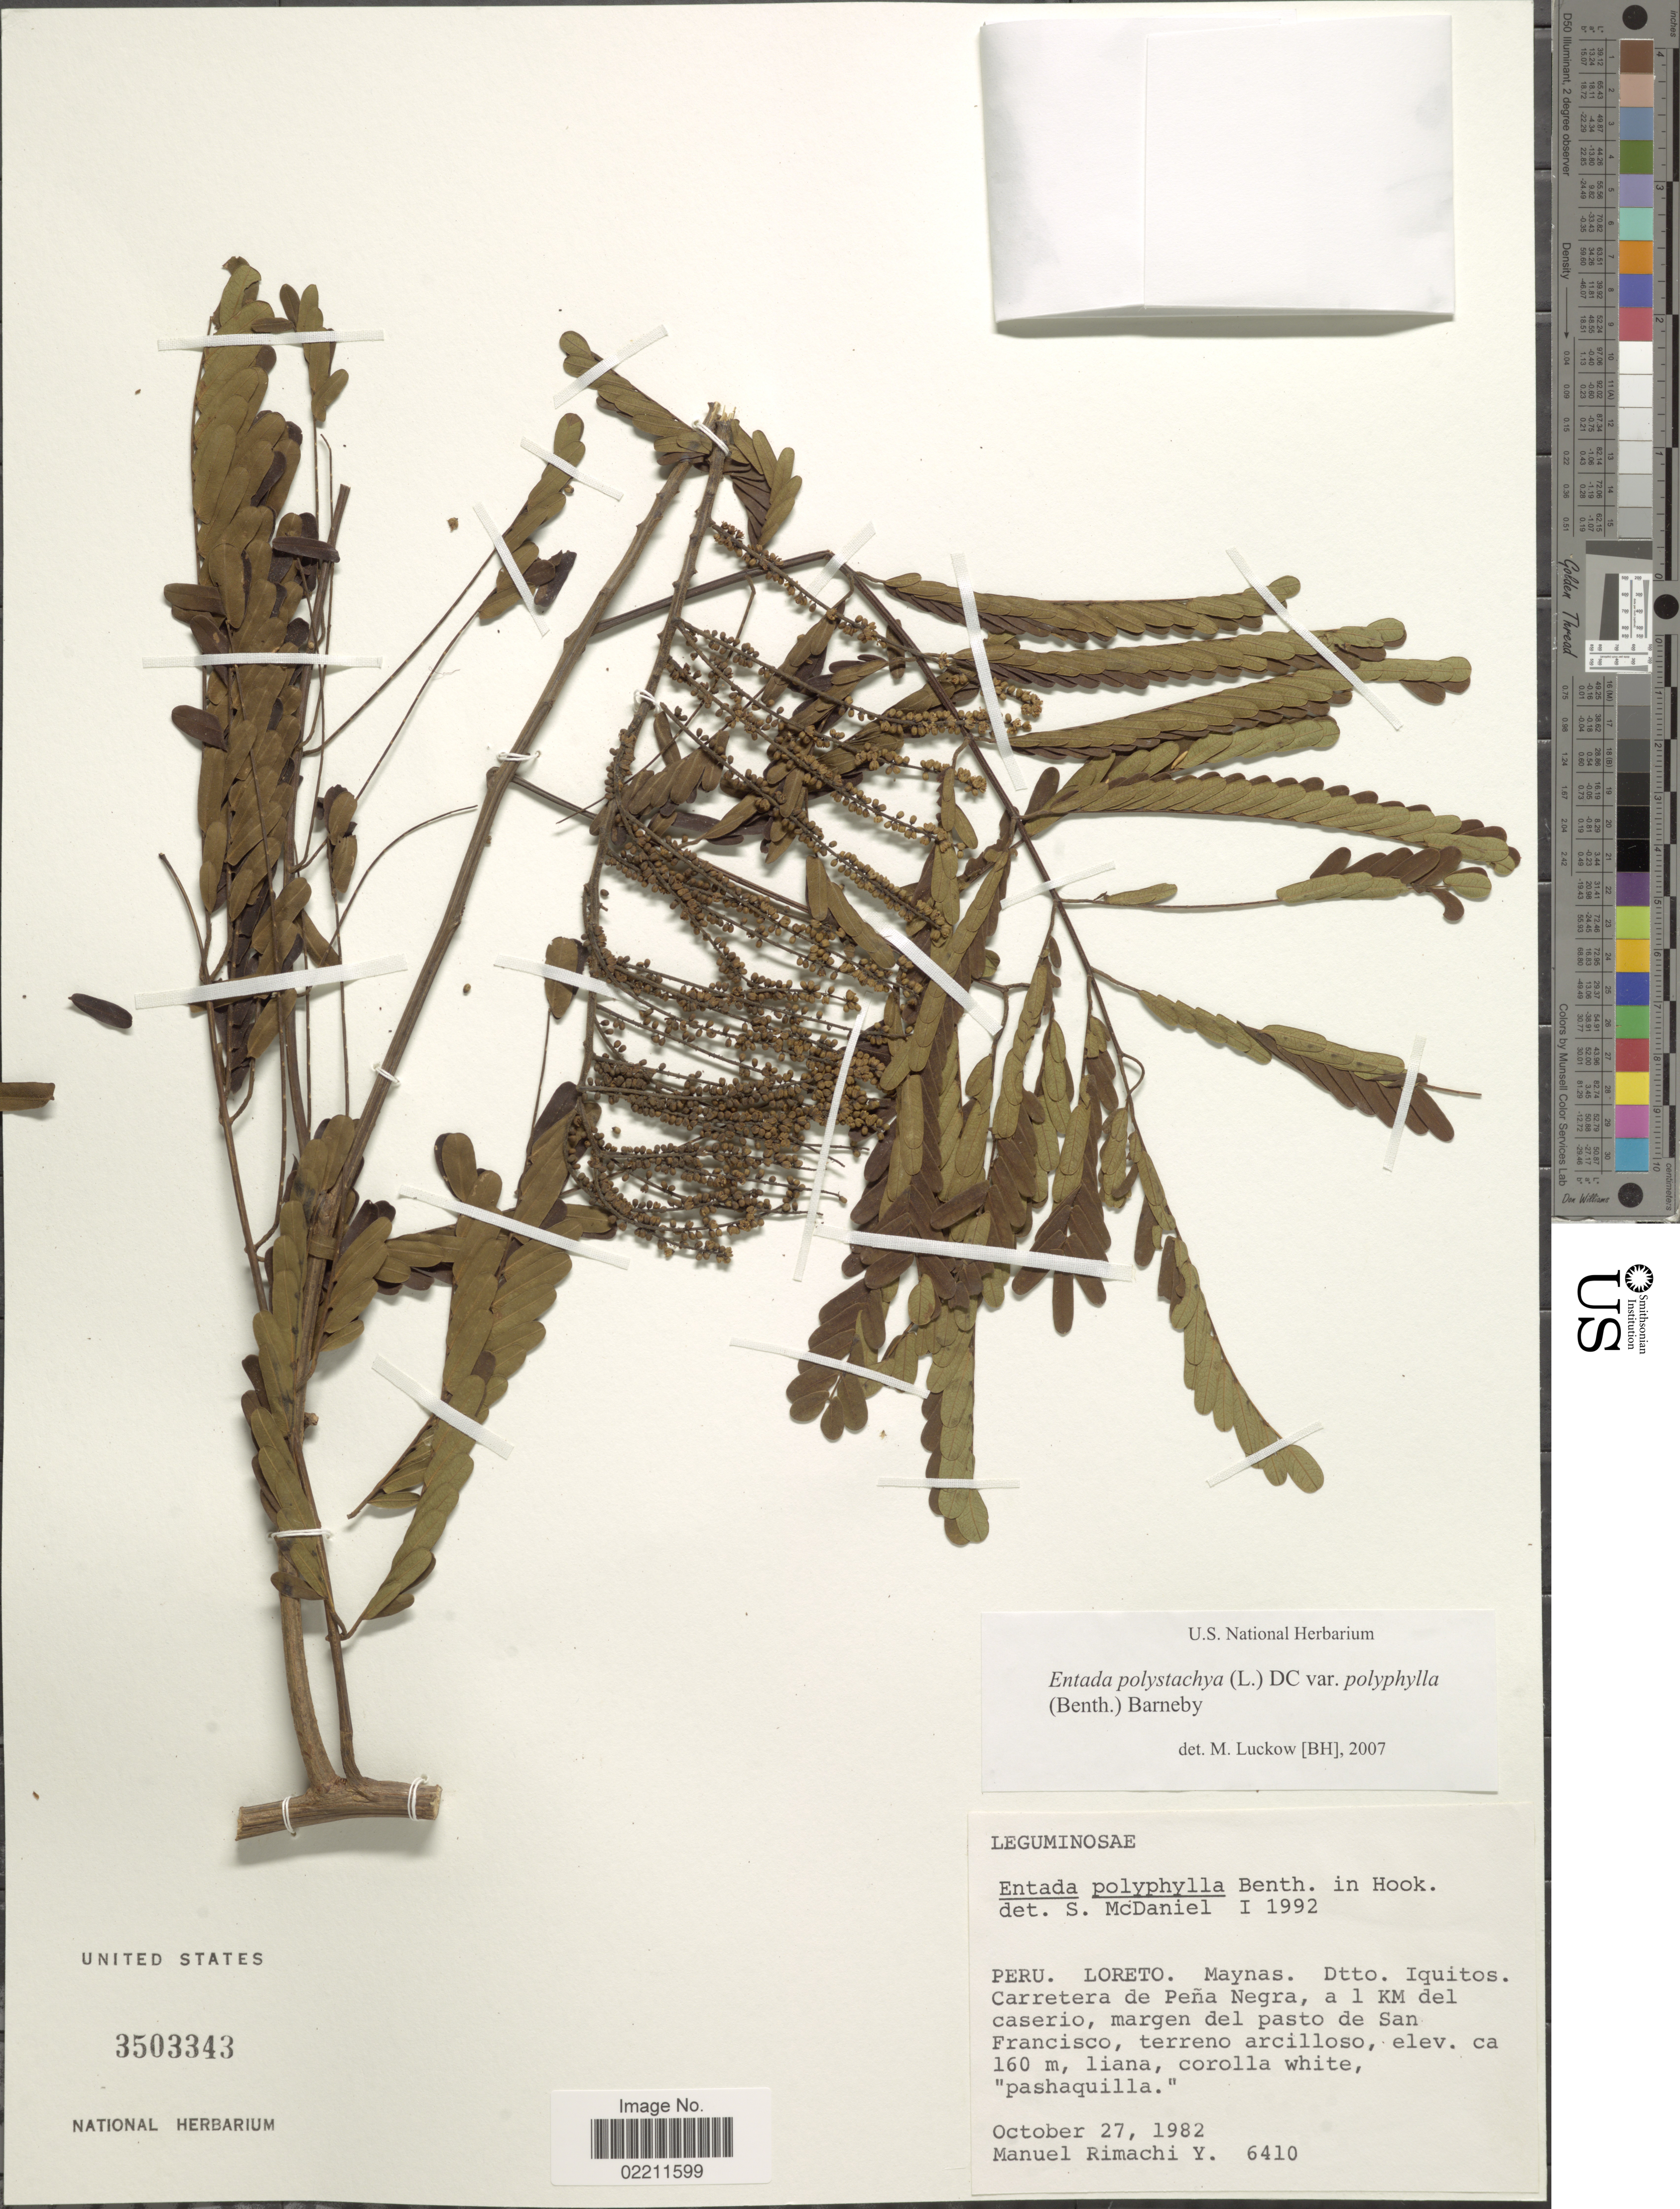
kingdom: Plantae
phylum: Tracheophyta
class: Magnoliopsida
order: Fabales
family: Fabaceae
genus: Entada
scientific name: Entada polystachya var. polyphylla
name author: (Benth.) Barneby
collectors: M. Rimachi Y.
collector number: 6410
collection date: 1982-10-27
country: Peru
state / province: Loreto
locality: Peru, Loreto, Maynas, Dtto. Iquitos, Carretera de Pena Negra, a 1 KM del caserio, margen del pasto de San Francisco, terreno arcilloso.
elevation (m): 160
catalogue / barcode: US 3503343